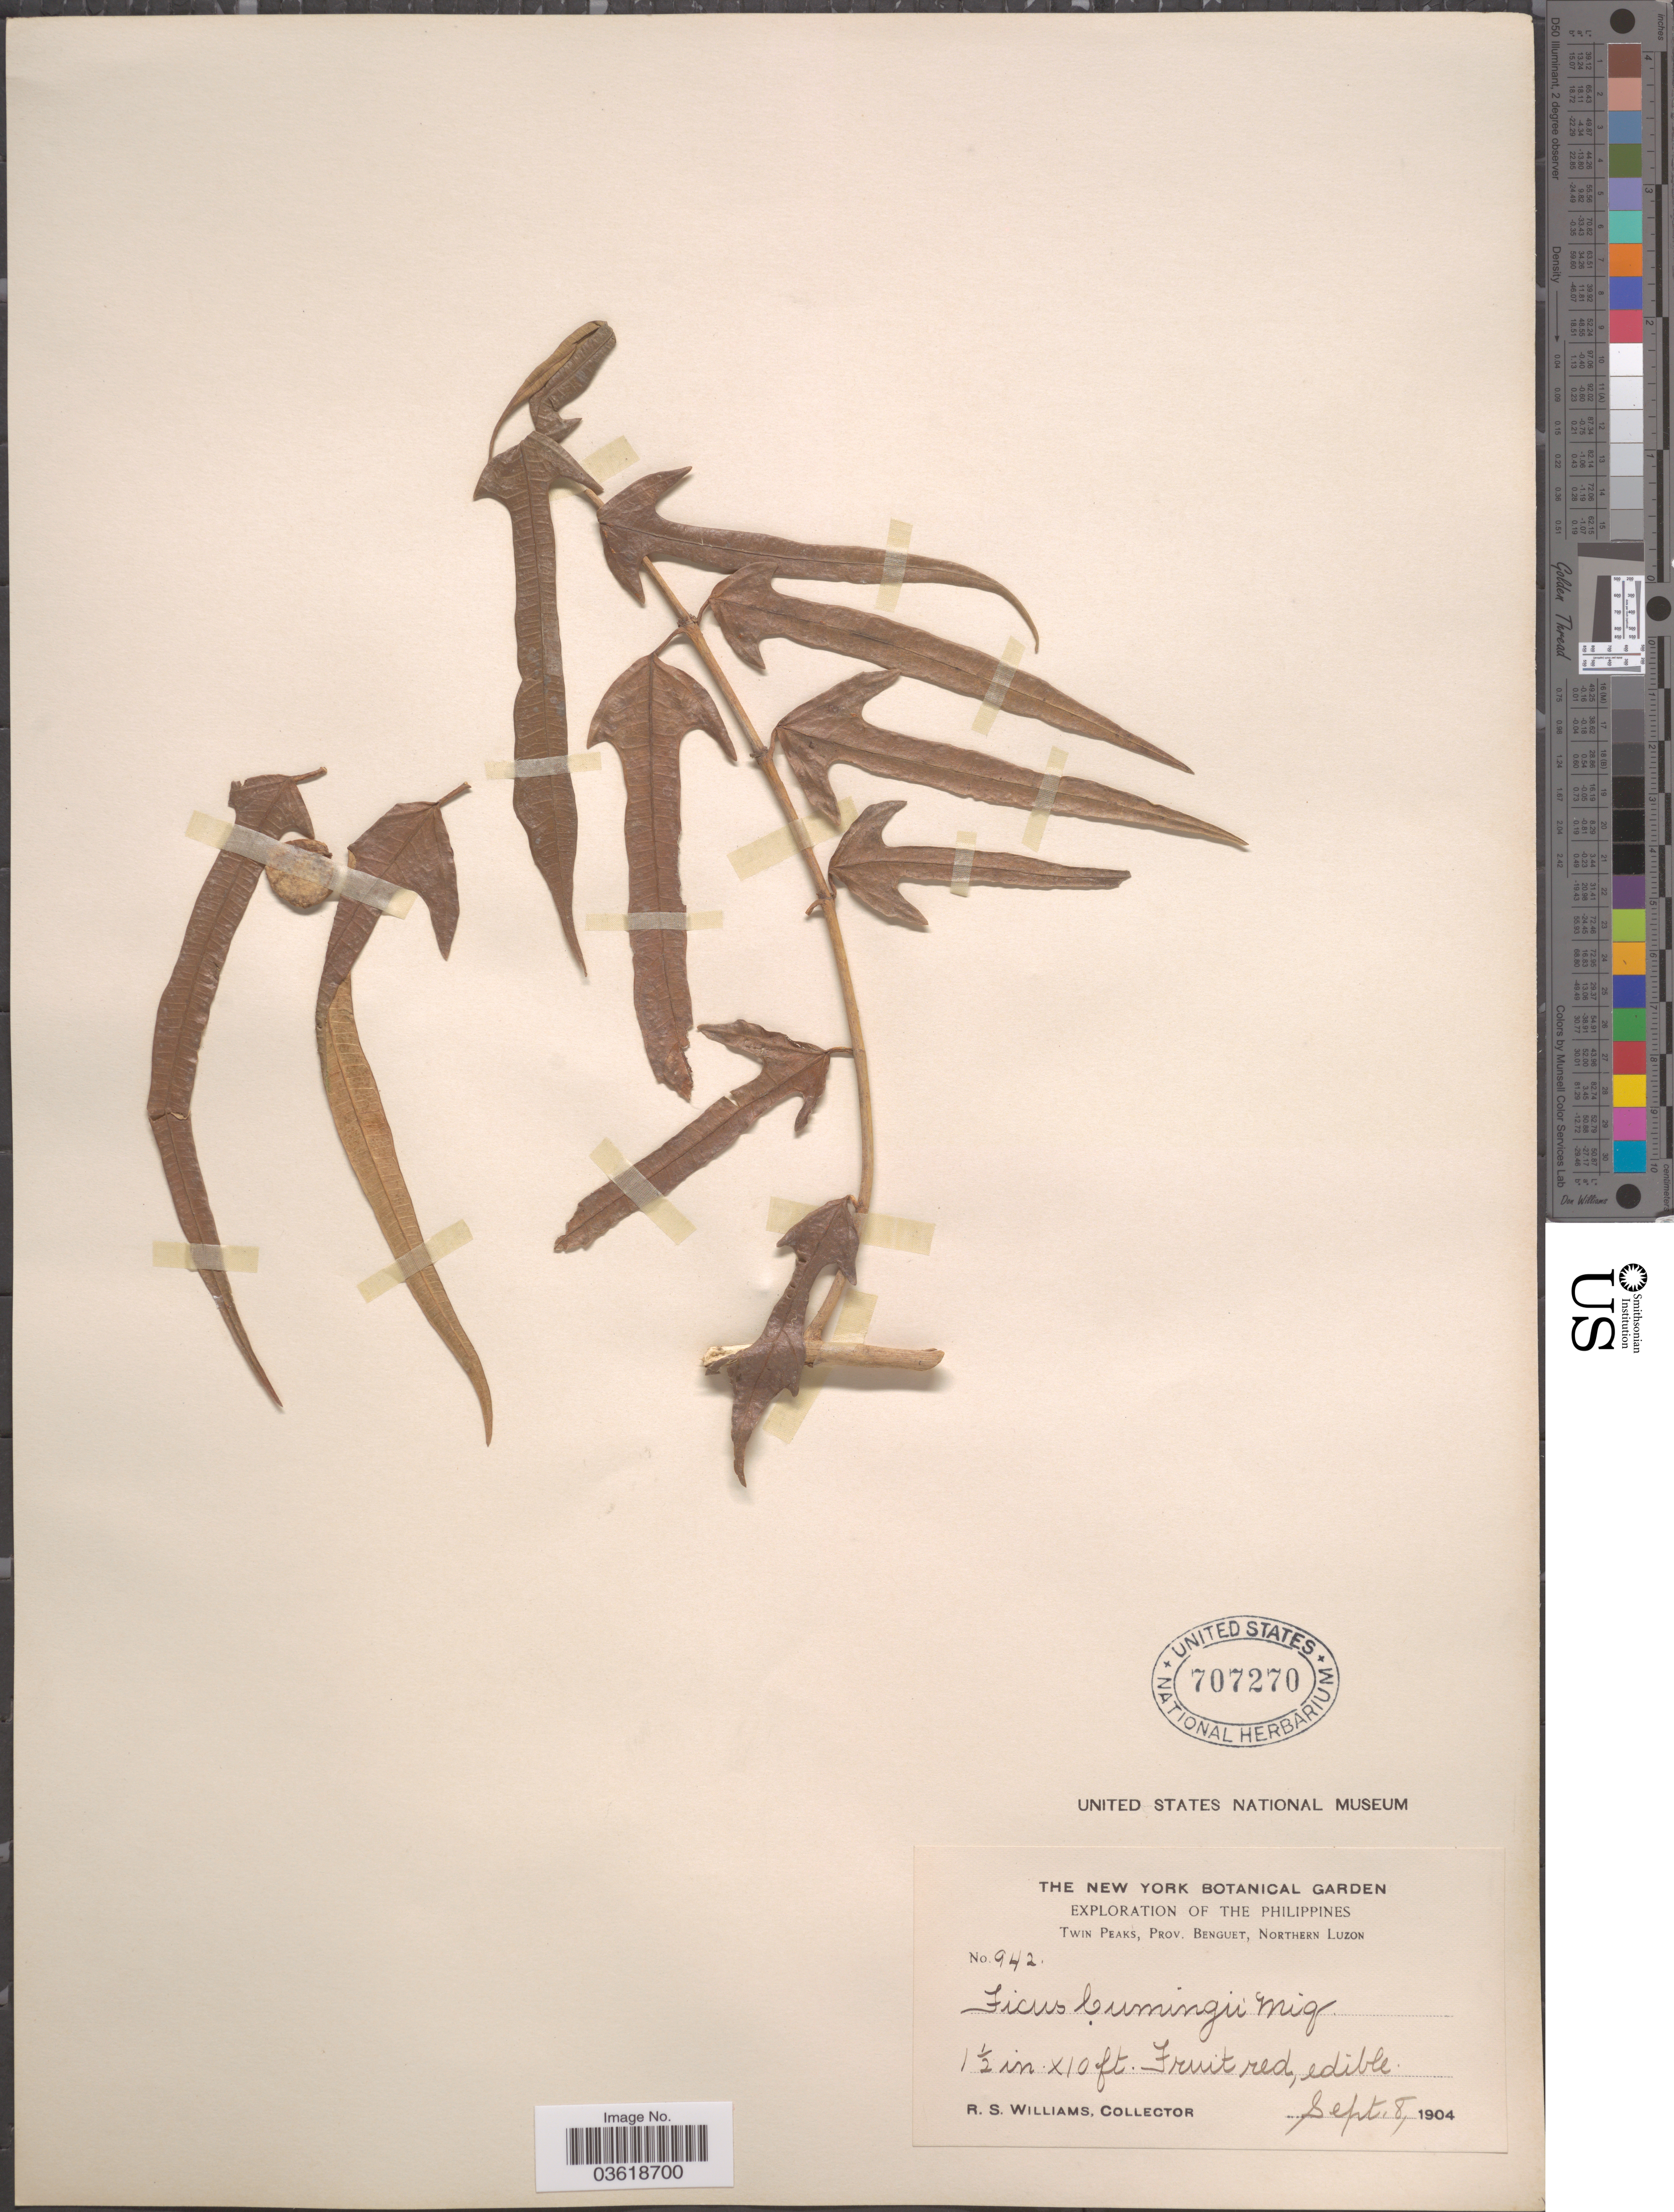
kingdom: Plantae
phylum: Tracheophyta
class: Magnoliopsida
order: Rosales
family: Moraceae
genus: Ficus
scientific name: Ficus cumingii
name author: Miq.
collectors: R. S. Williams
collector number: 942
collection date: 1904-09-08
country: Philippines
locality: Twin Peaks, Prov. Benguet, Northern Luzon.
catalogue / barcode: US 707270